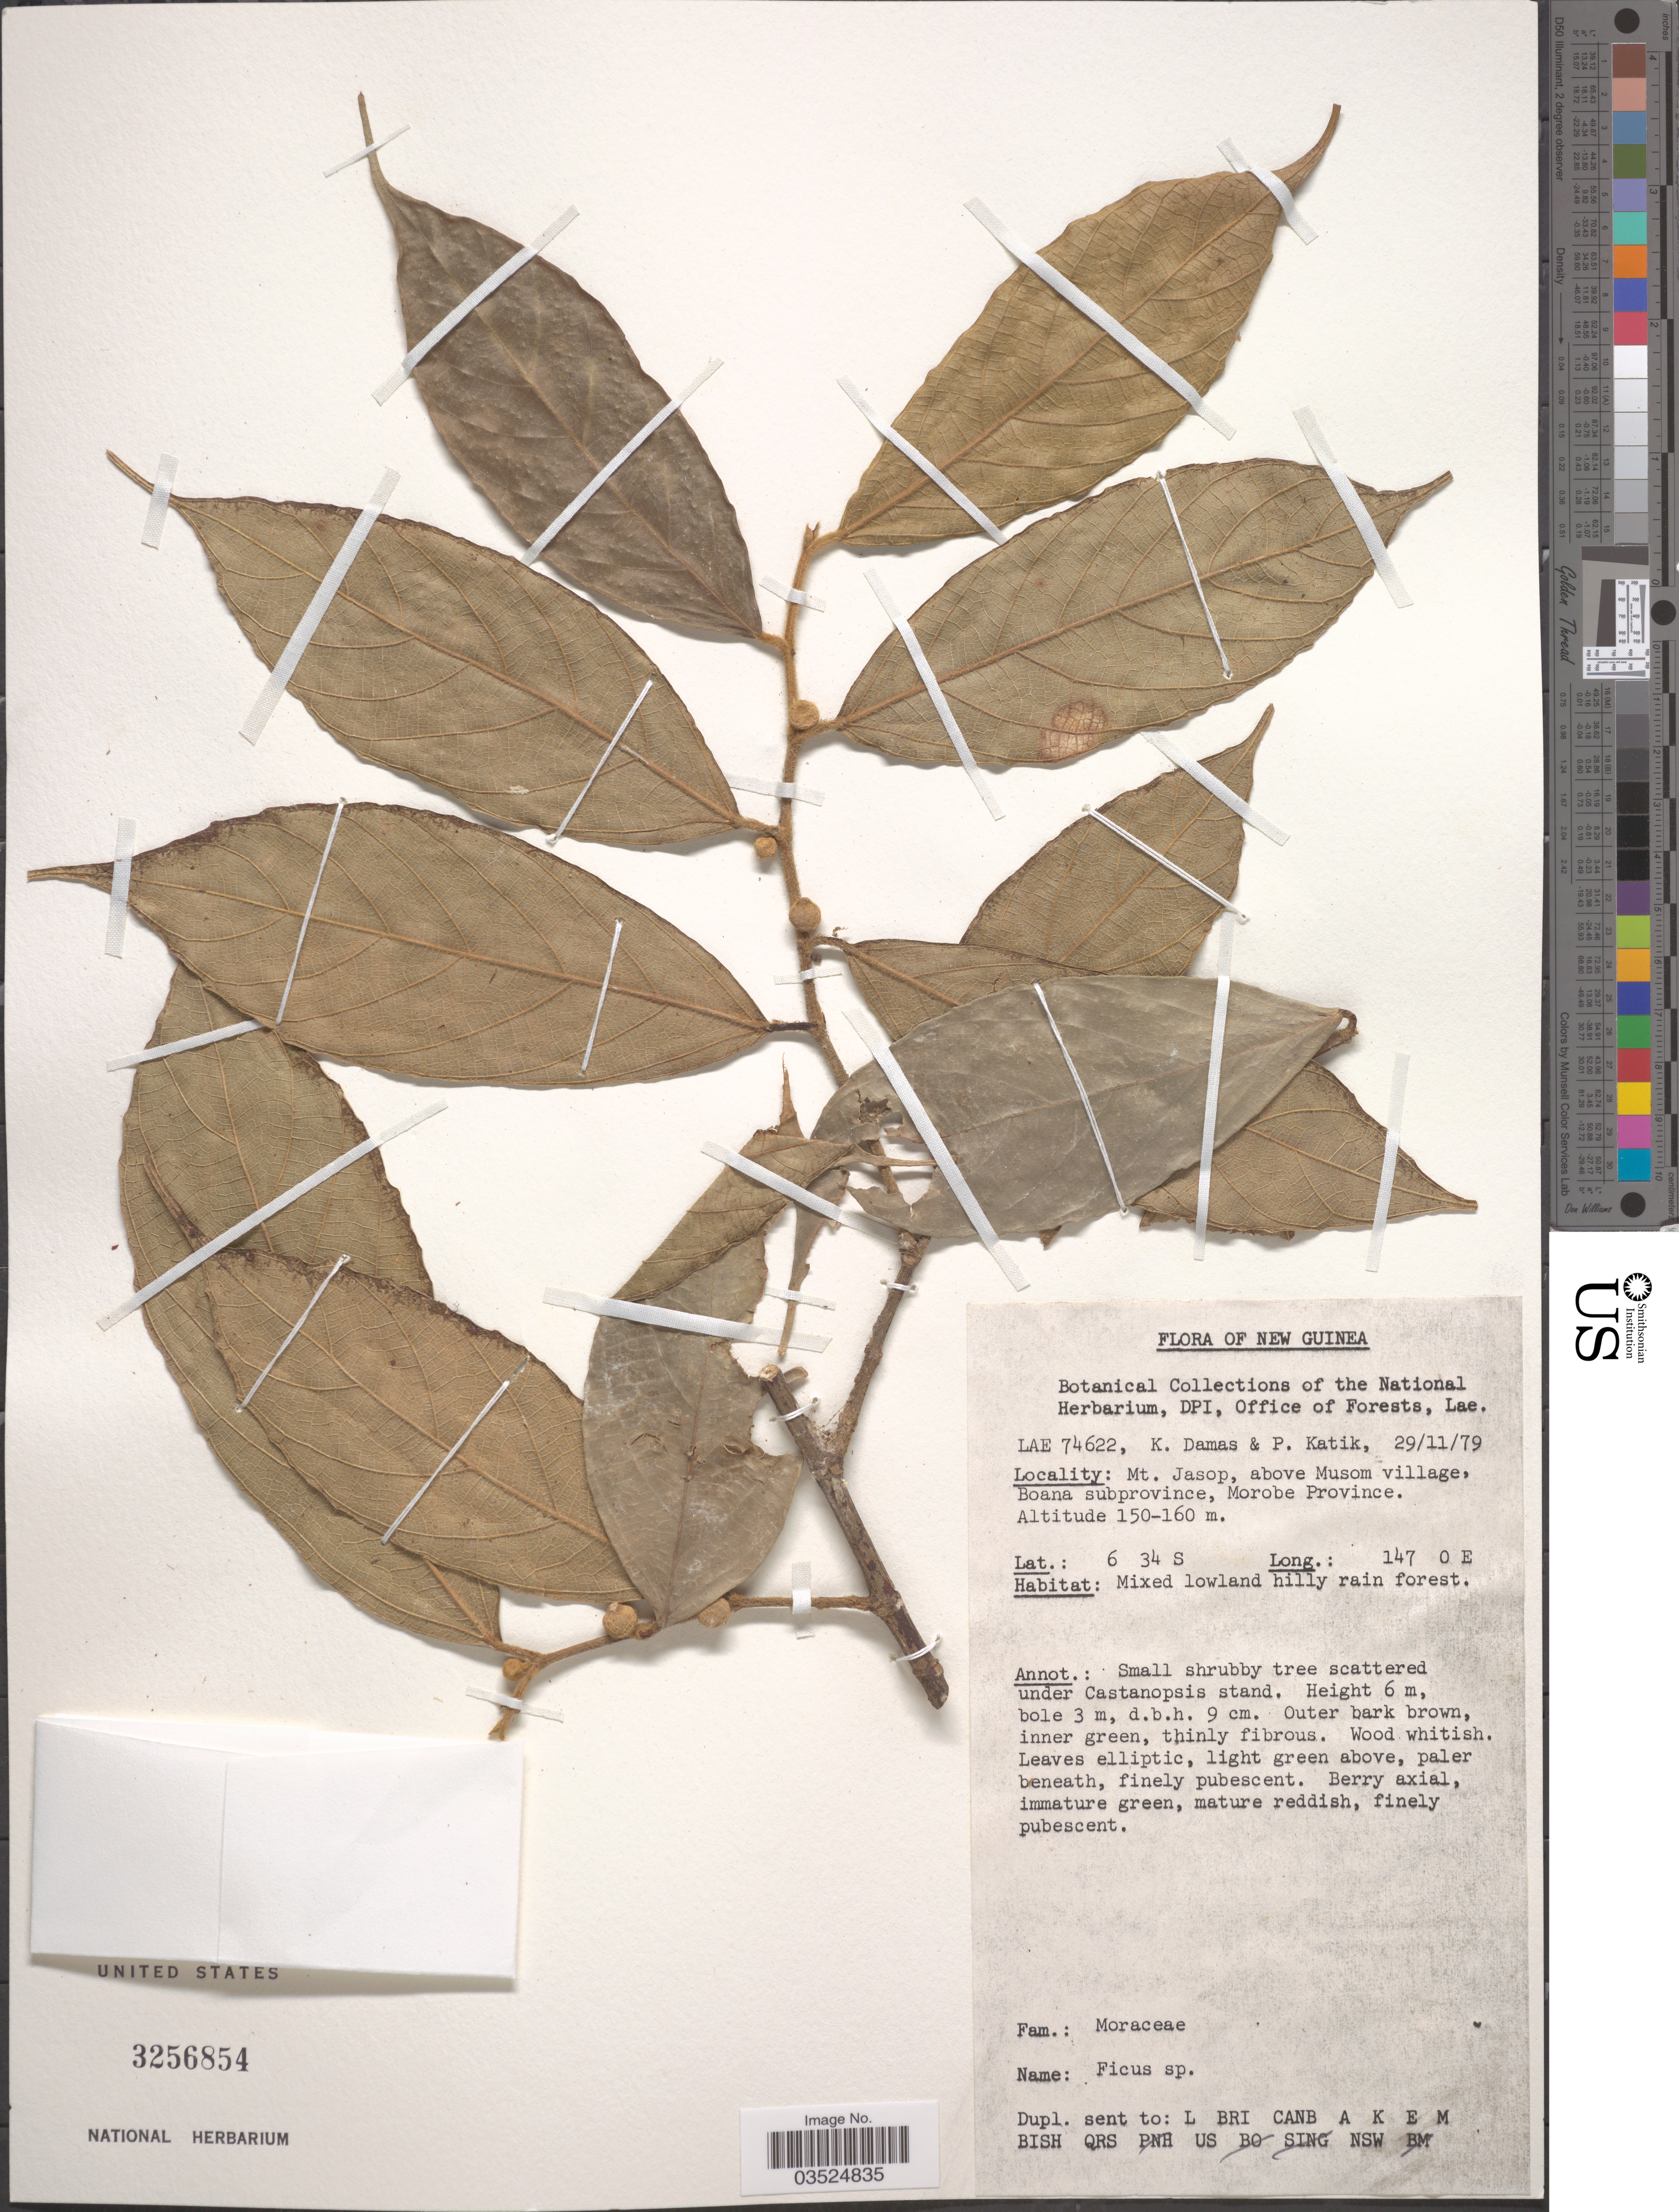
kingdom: Plantae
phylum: Tracheophyta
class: Magnoliopsida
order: Rosales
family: Moraceae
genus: Ficus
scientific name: Ficus sp.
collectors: K. Damas & P. Katik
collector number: LAE 74622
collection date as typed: Transcribed d/m/y: 29/11/79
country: Papua New Guinea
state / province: Morobe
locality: New Guinea. Mt. Jasop, above Musom village, Boana subprovince.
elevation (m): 150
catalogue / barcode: US 3256854